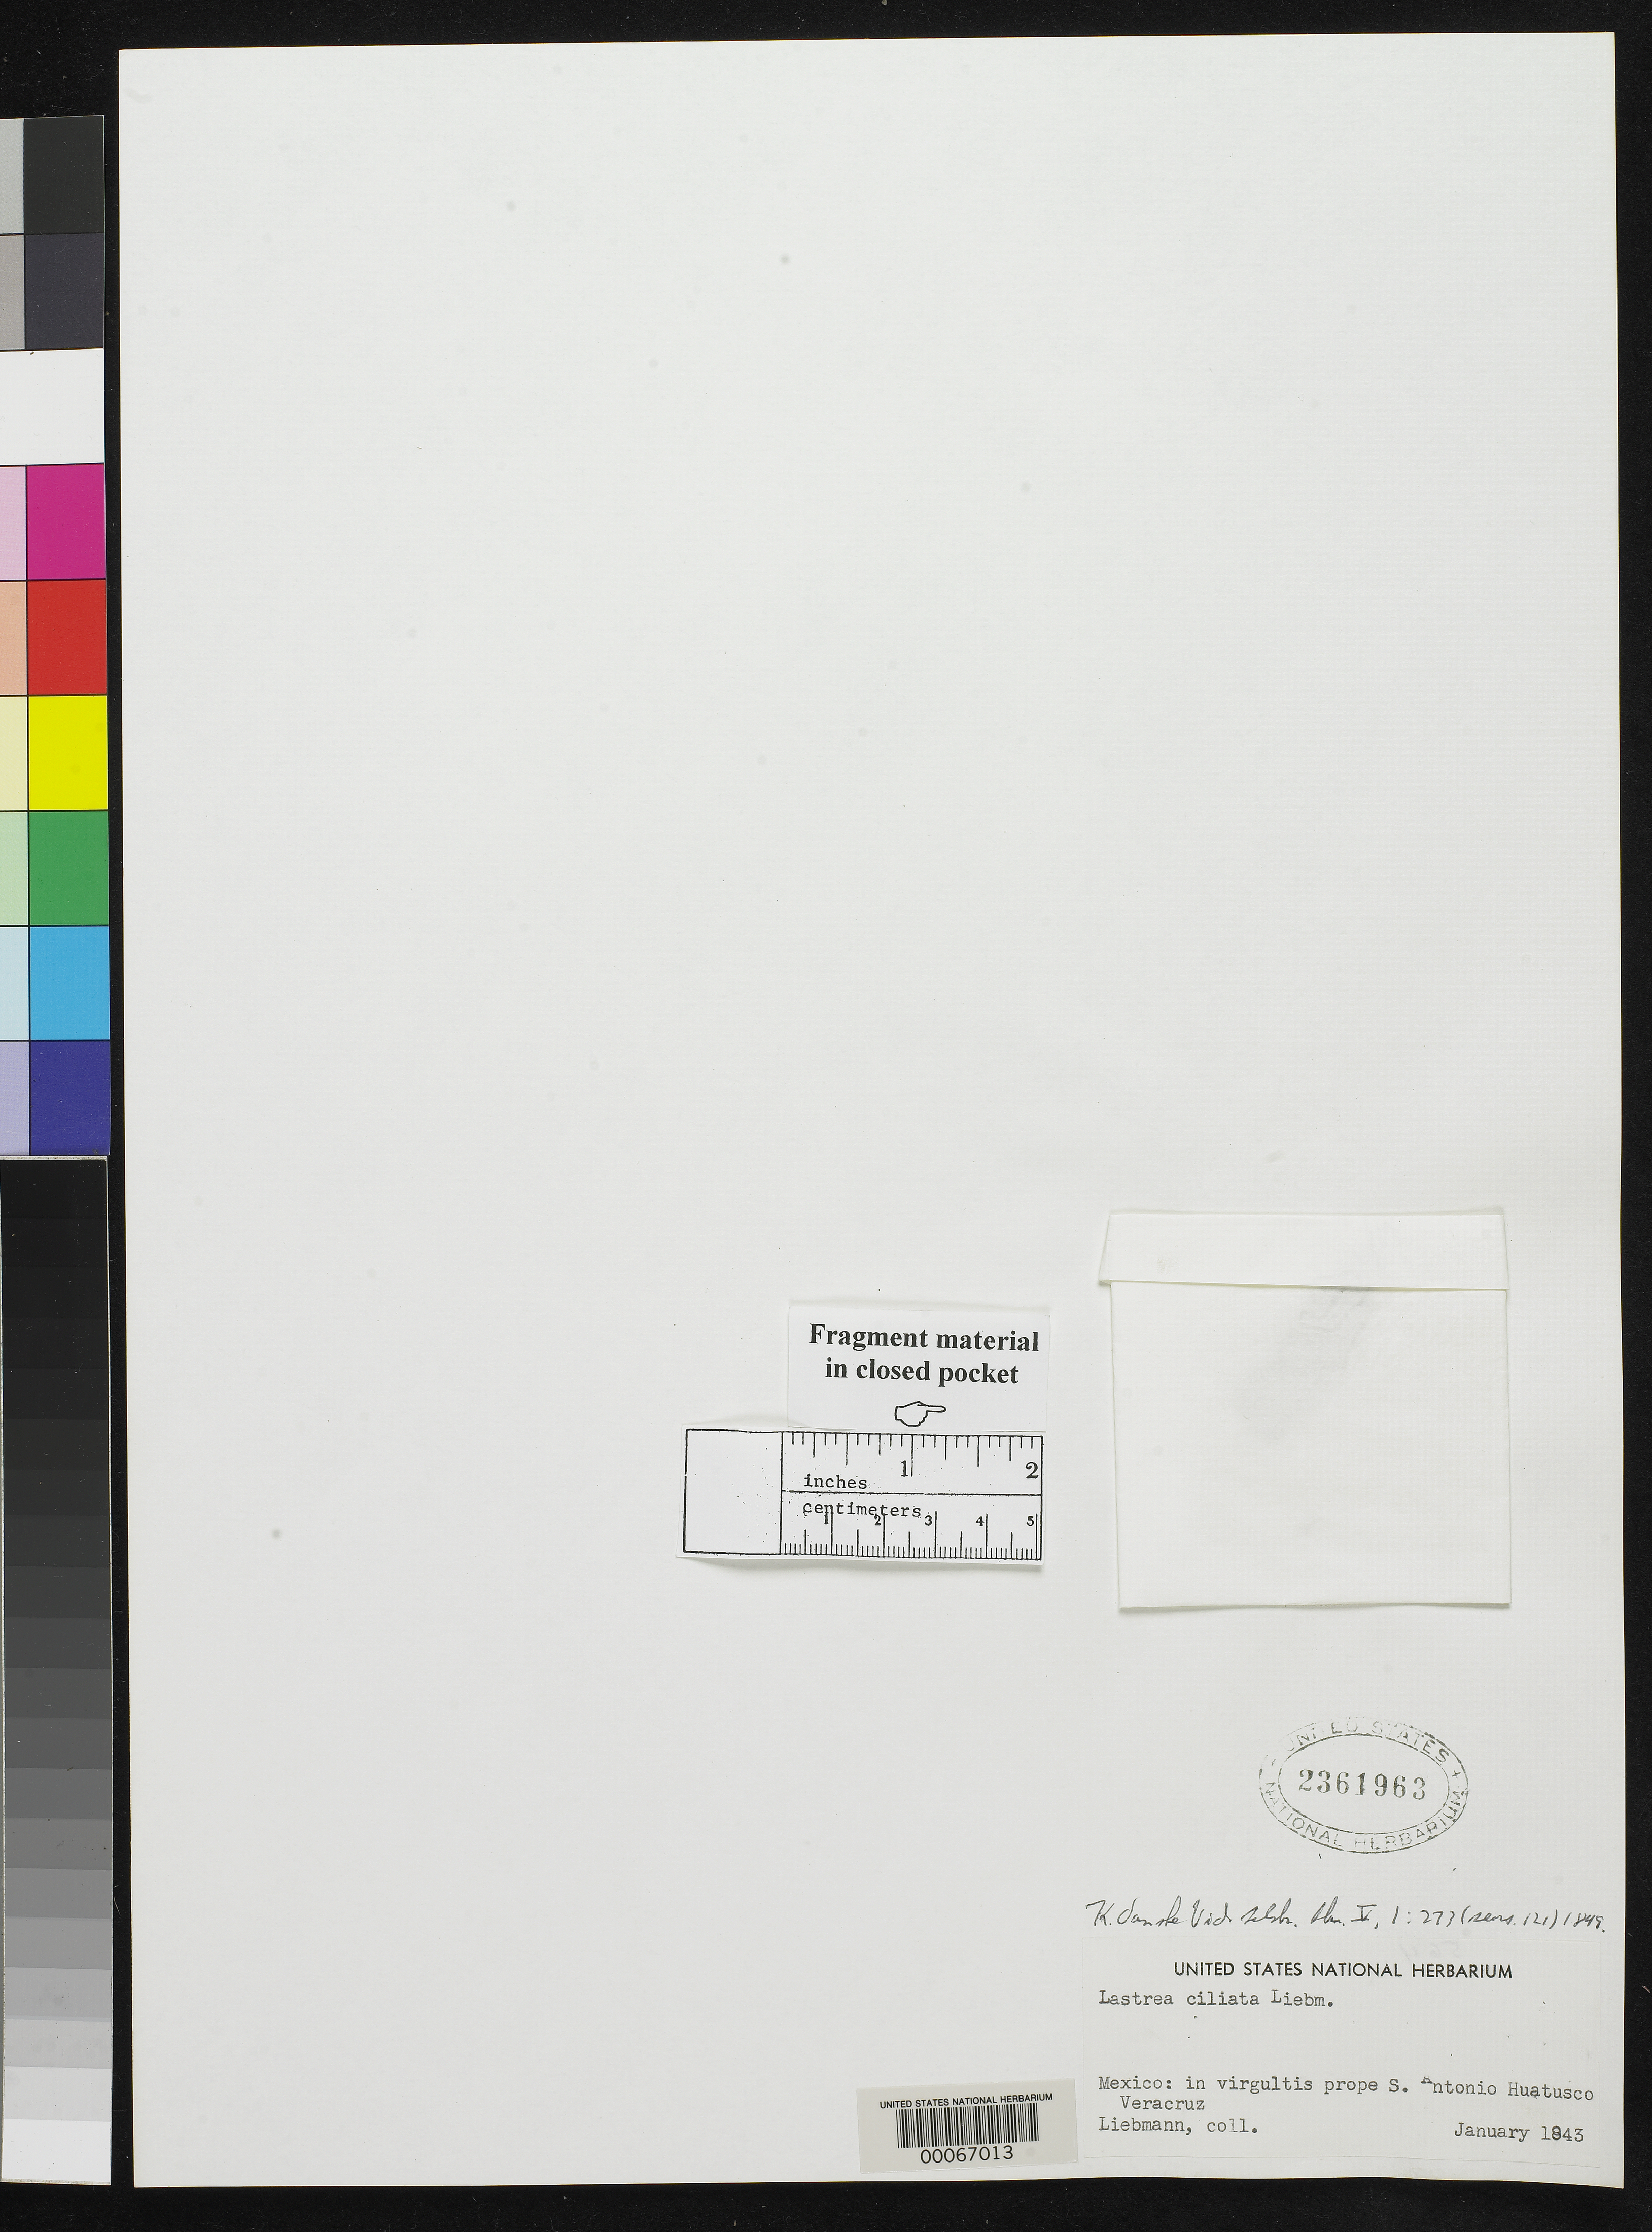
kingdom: Plantae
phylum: Tracheophyta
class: Polypodiopsida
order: Polypodiales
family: Thelypteridaceae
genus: Lastrea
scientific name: Lastrea ciliata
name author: Liebm.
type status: Type Fragment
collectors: F. M. Liebmann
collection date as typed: Jan 1843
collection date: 1843-01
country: Mexico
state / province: Veracruz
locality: Near S. Antonio Huatusco; alt. 4500 ft.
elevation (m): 1372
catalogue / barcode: US 2361963